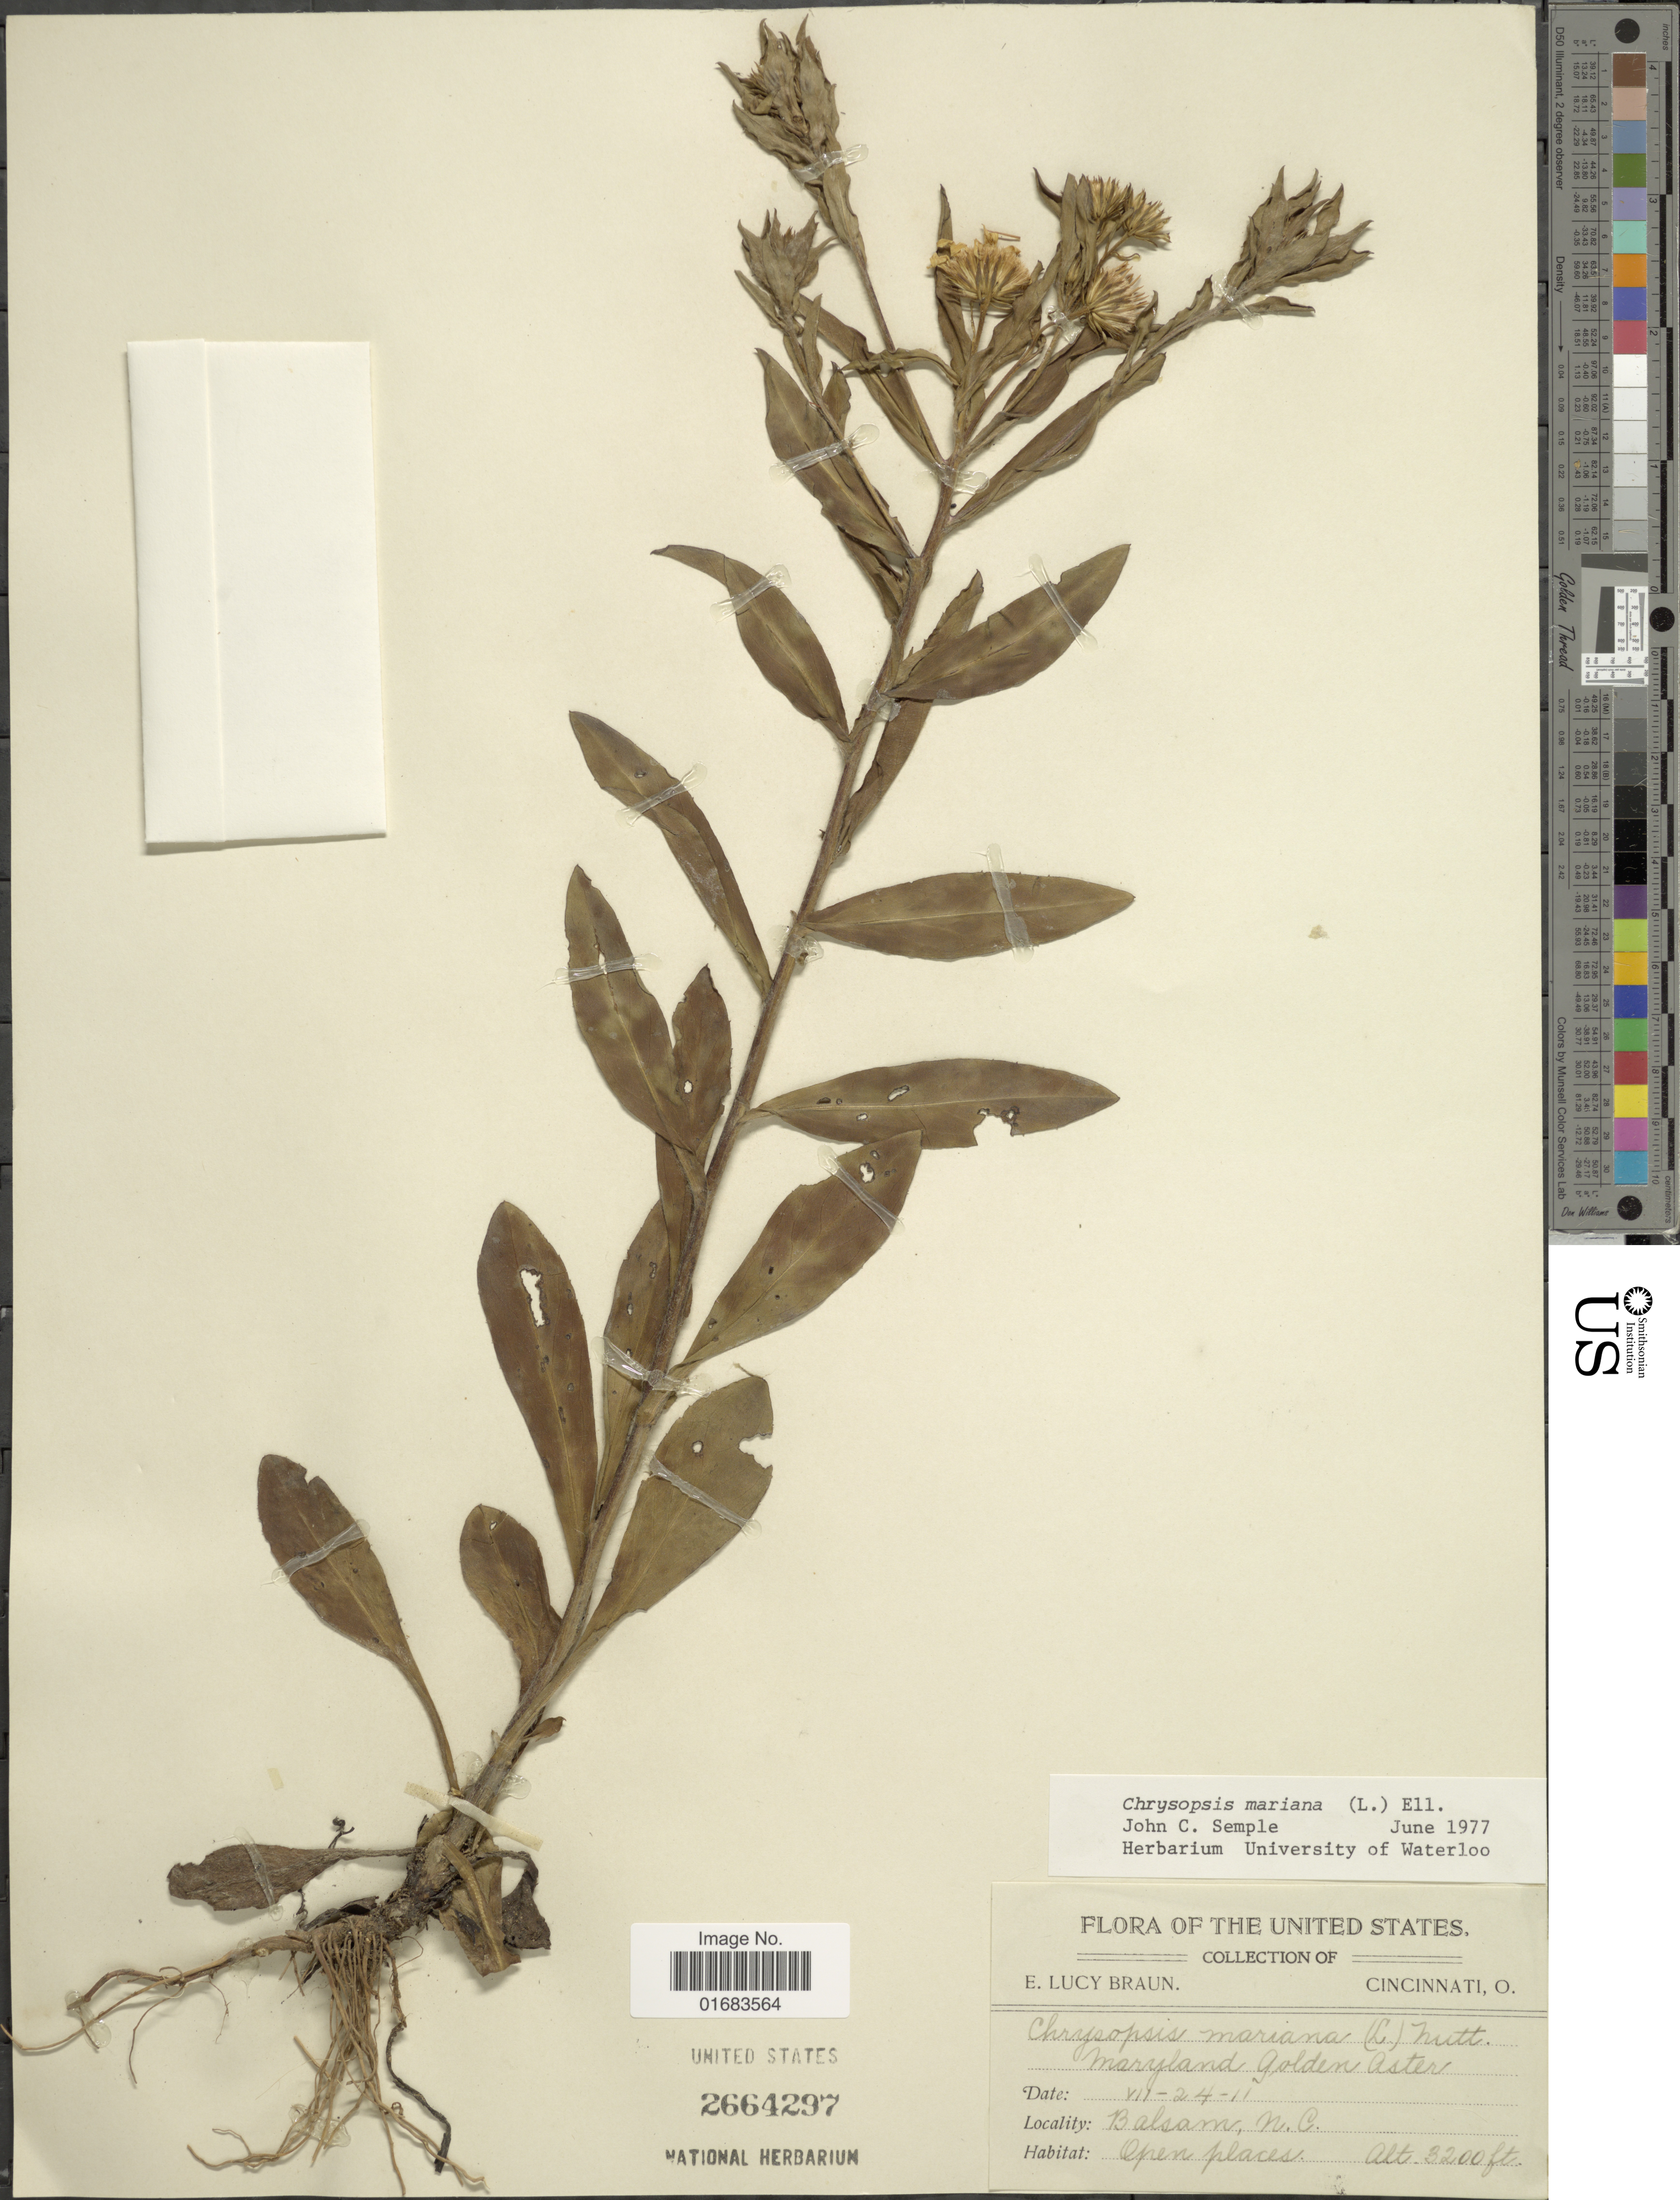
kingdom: Plantae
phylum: Tracheophyta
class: Magnoliopsida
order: Asterales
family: Asteraceae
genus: Chrysopsis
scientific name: Chrysopsis mariana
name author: (L.) Elliott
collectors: E. L. Braun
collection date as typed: Transcribed d/m/y: 24/7/11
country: United States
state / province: North Carolina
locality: Maryland Golden Aster, Balsam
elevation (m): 975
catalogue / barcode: US 2664297